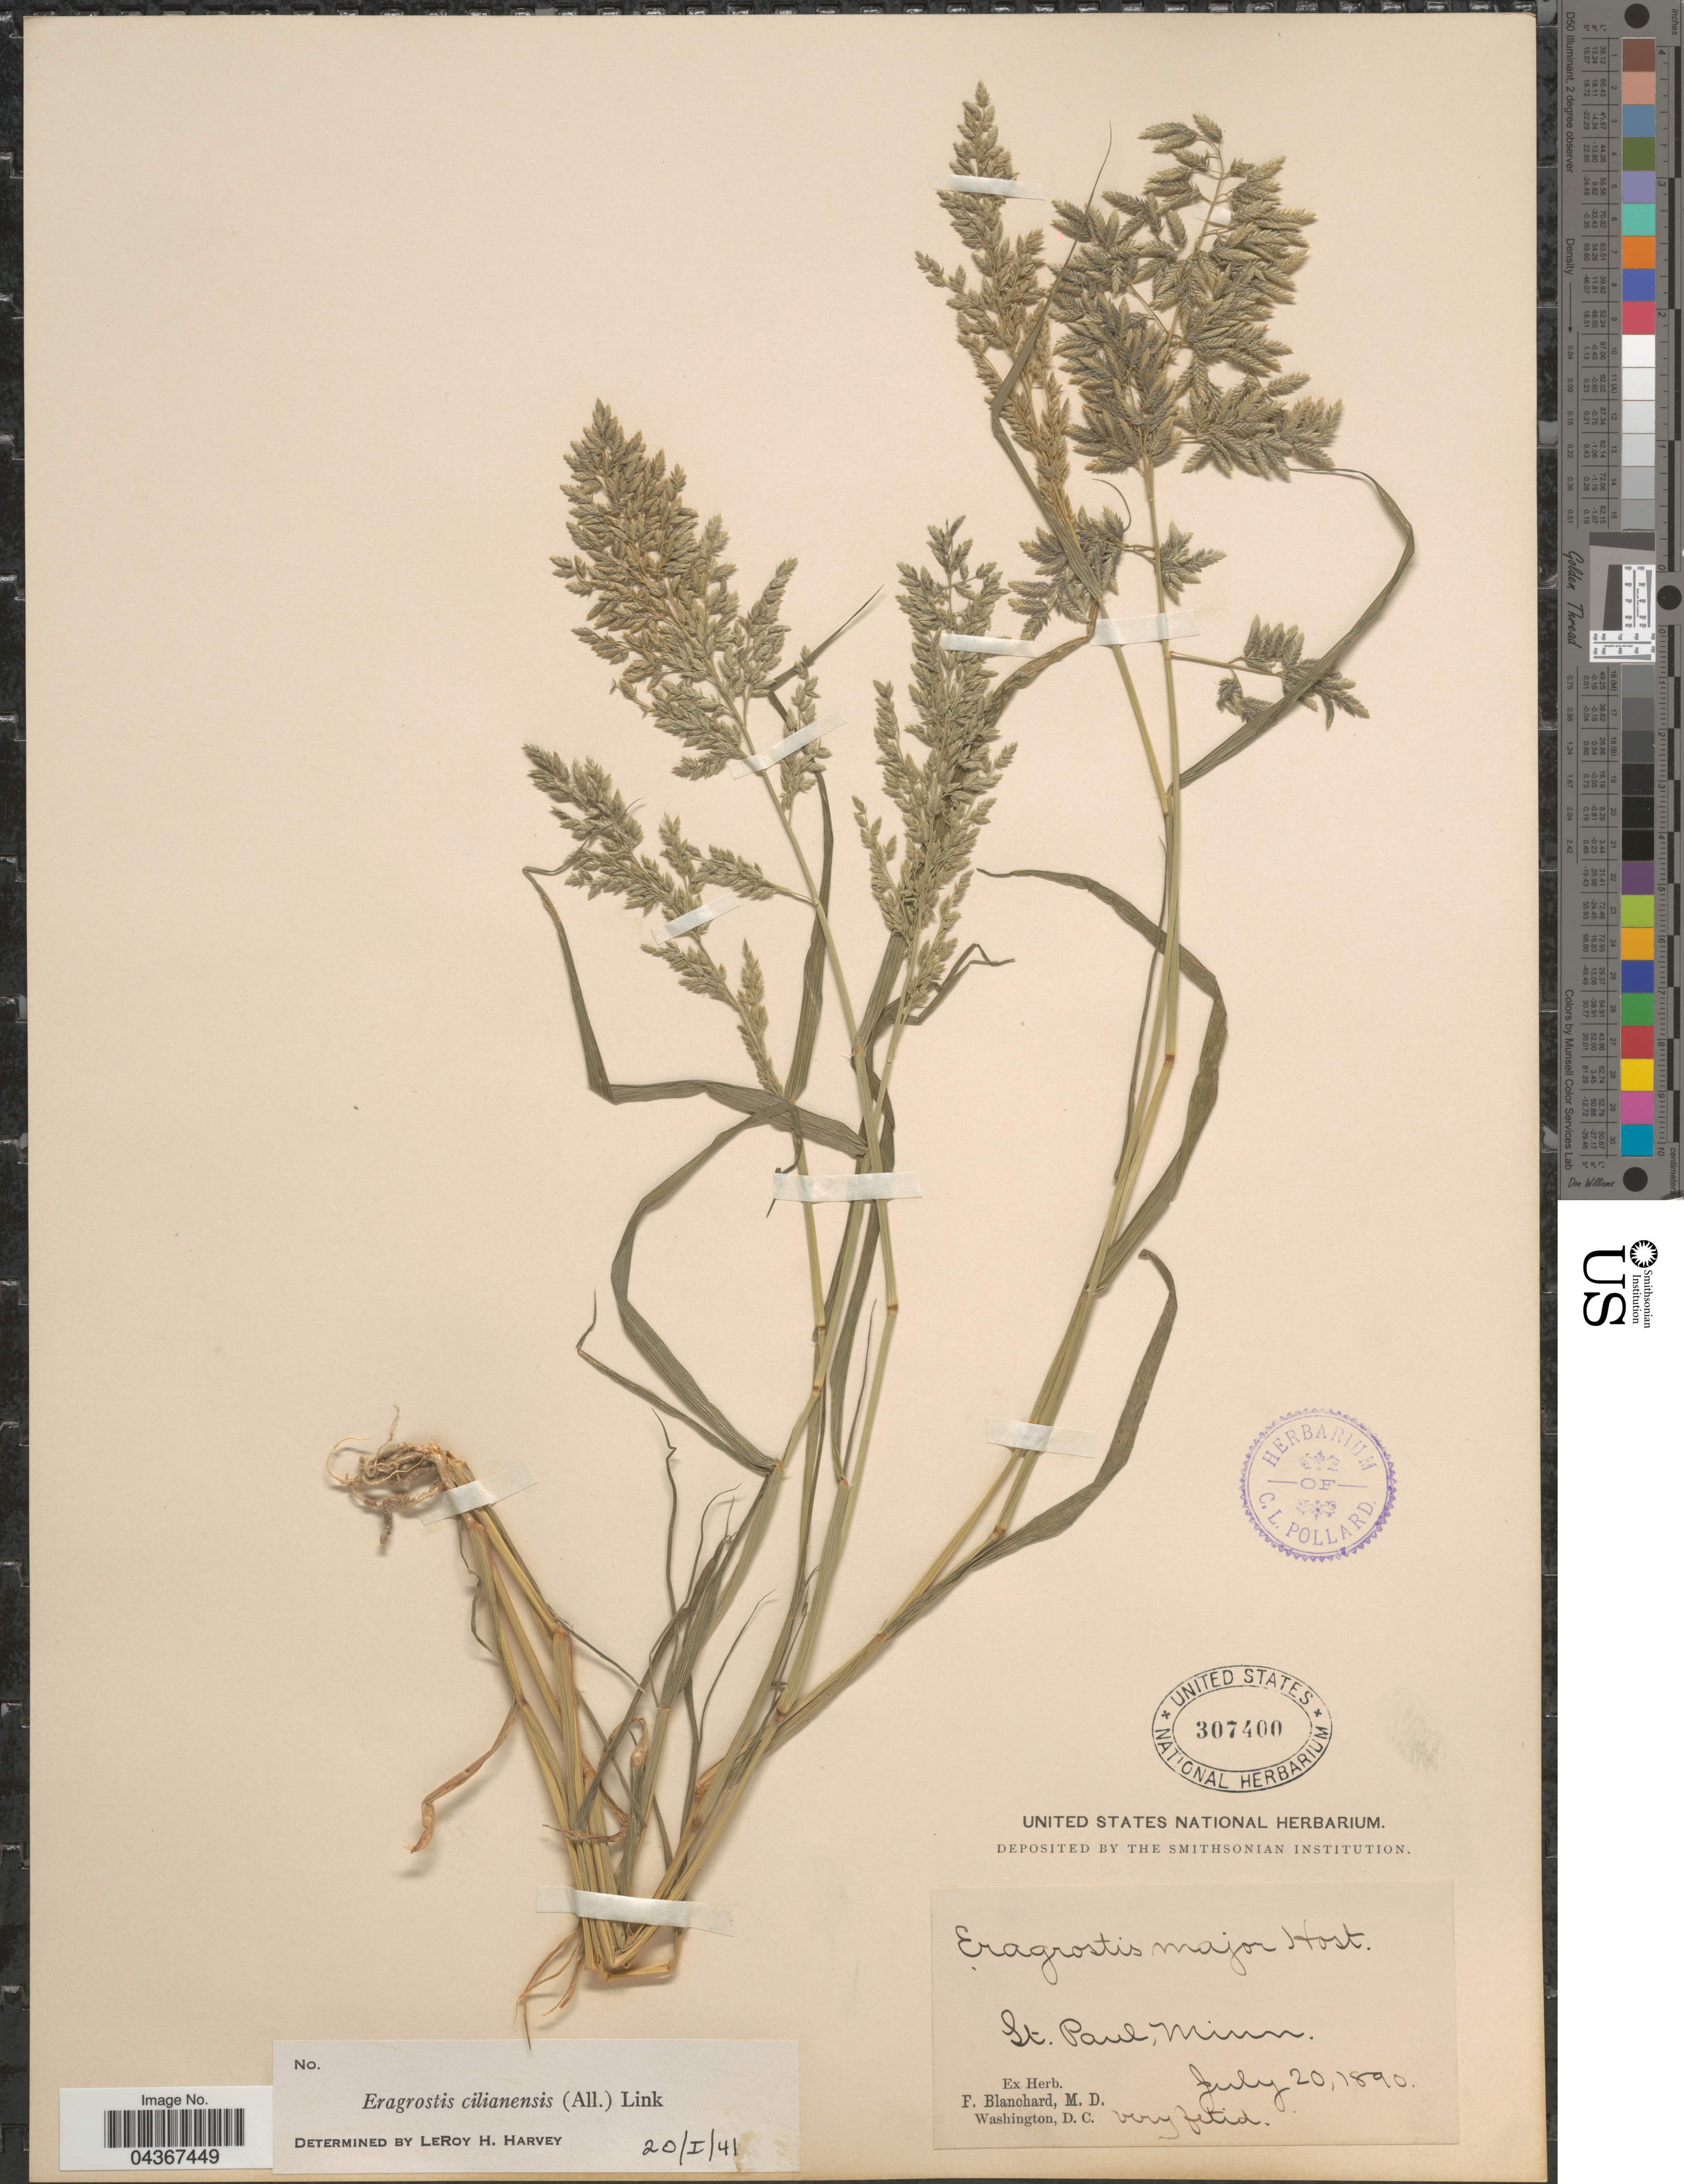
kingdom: Plantae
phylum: Tracheophyta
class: Liliopsida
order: Poales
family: Poaceae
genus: Eragrostis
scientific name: Eragrostis cilianensis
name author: (Bellardi) Vignolo ex Janch.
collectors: ex herb. F. Blanchard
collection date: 1890-07-20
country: United States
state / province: Minnesota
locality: St. Paul.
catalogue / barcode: US 307400